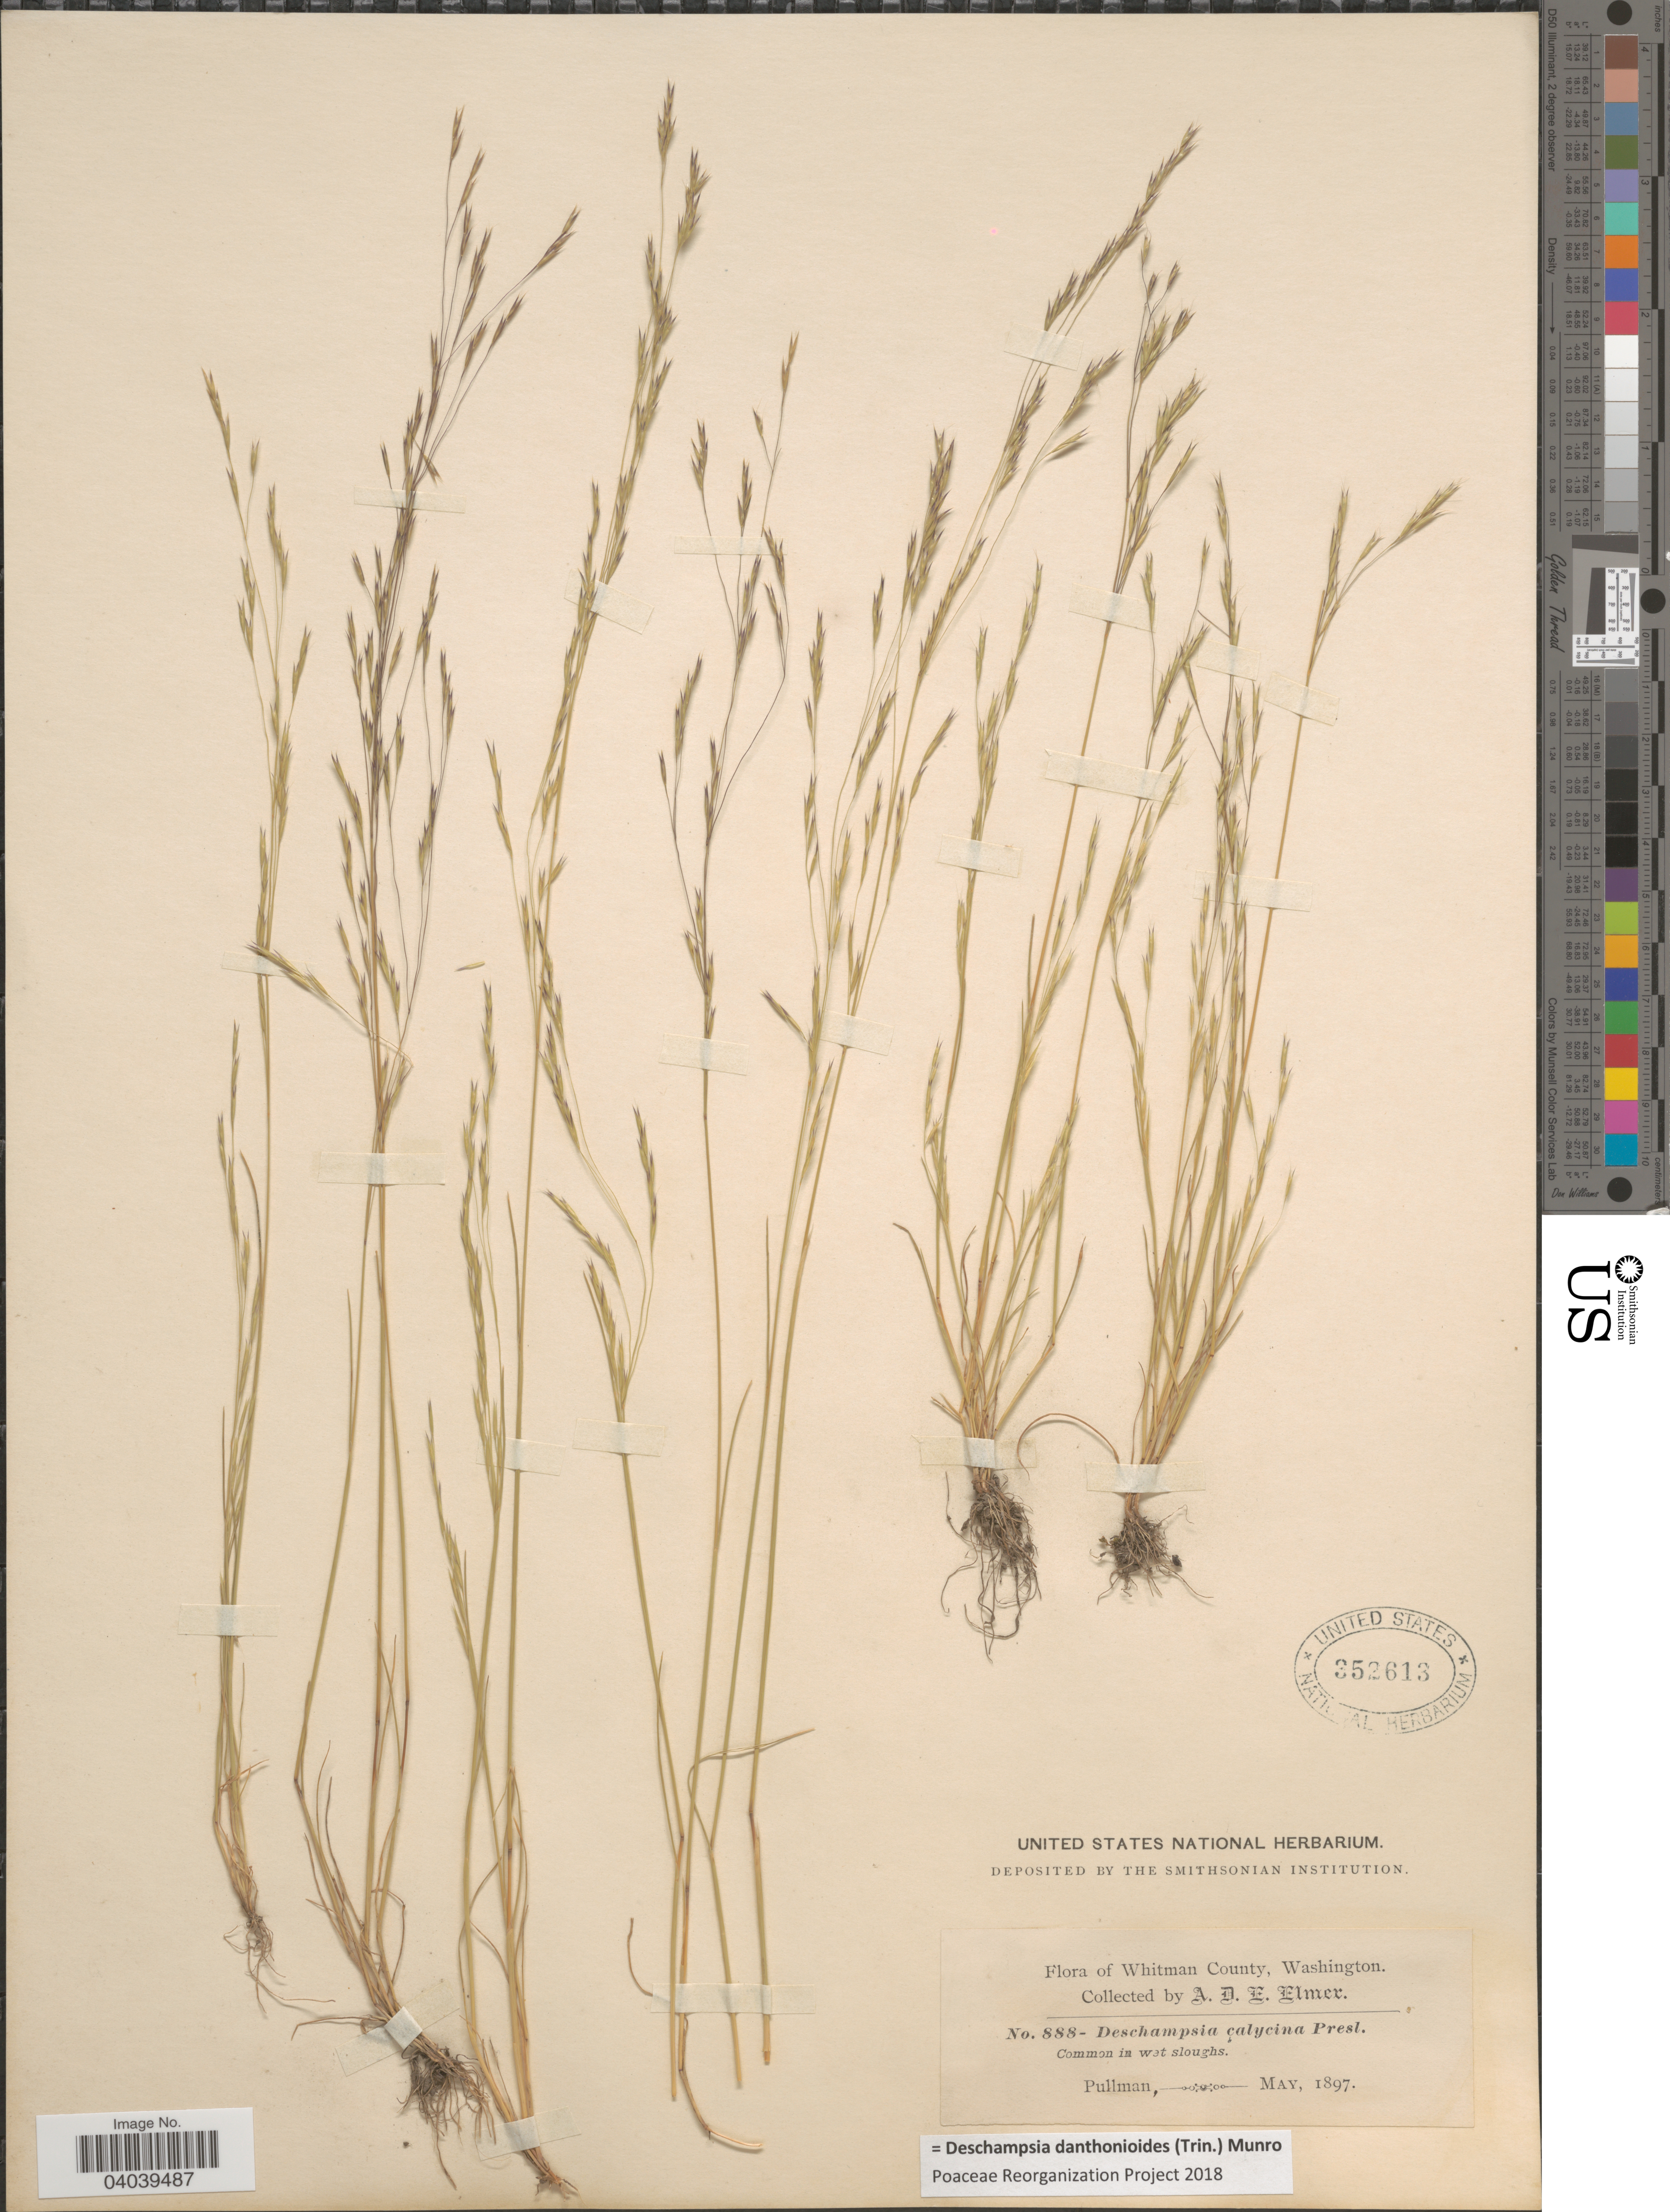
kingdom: Plantae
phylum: Tracheophyta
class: Liliopsida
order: Poales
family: Poaceae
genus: Deschampsia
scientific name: Deschampsia danthonioides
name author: (Trin.) Munro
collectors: A. D. E. Elmer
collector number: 888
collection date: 1897-05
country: United States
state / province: Washington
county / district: Whitman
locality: Whitman County. Pullman.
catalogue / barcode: US 352613